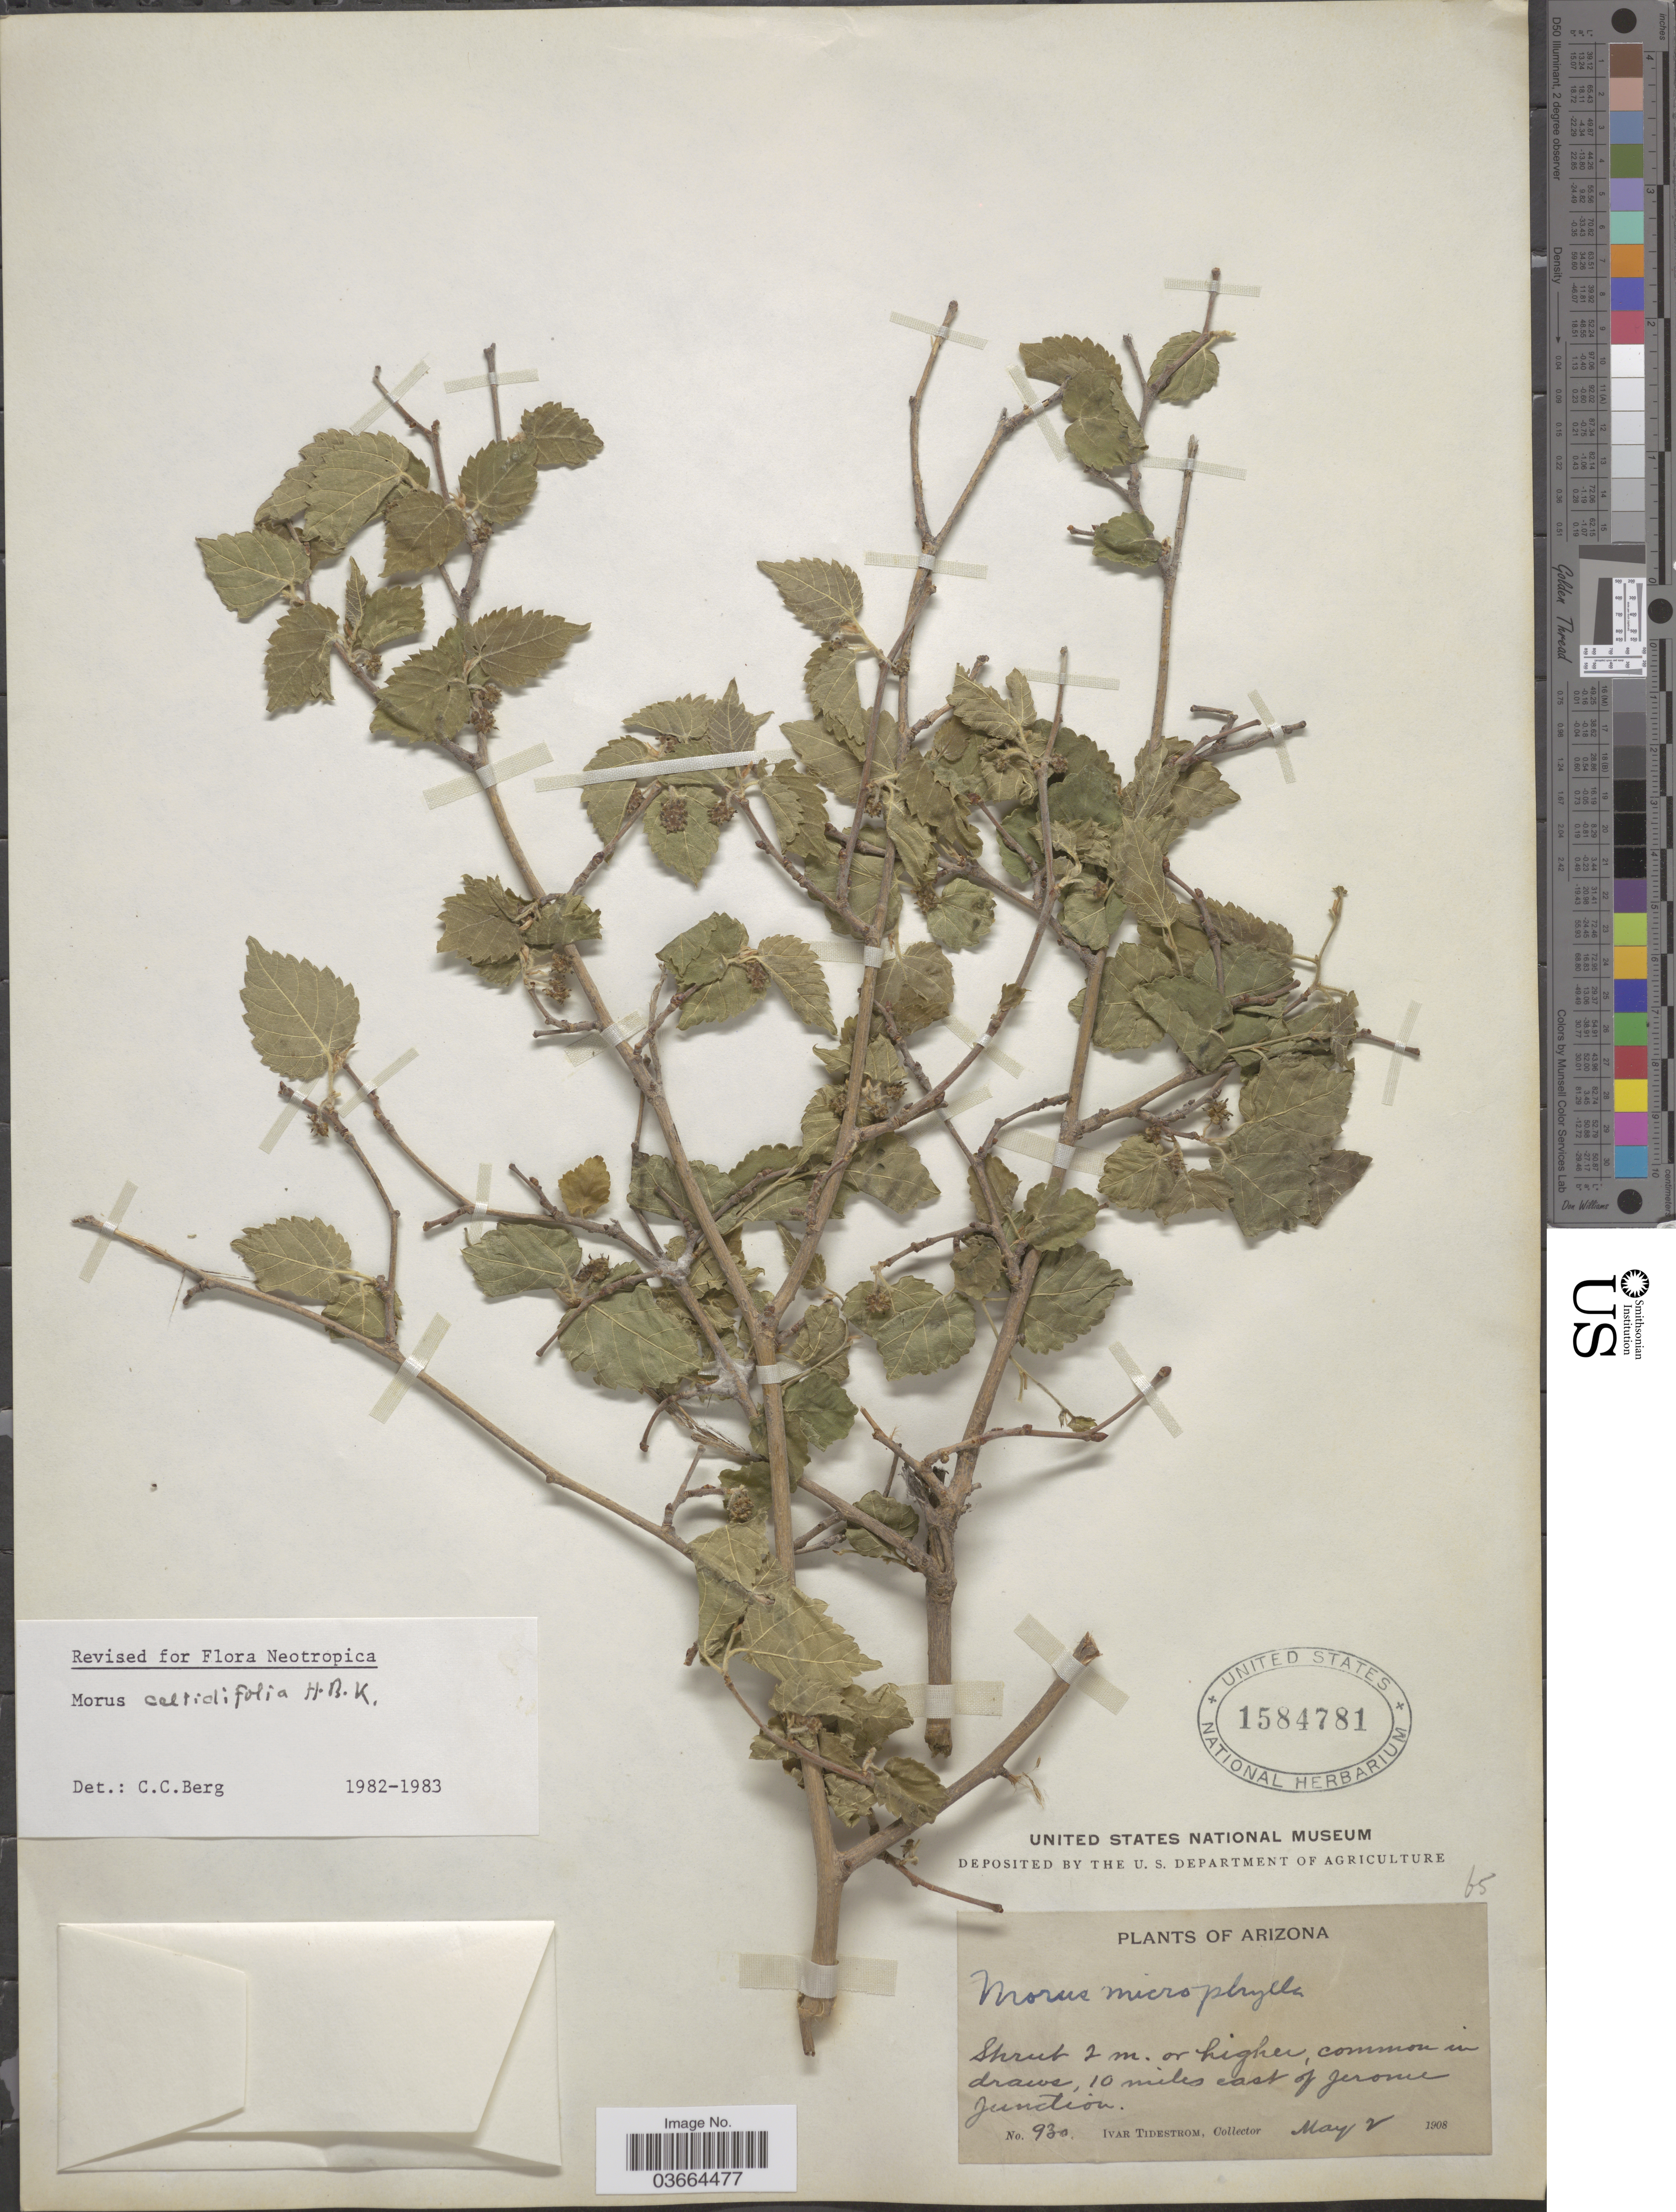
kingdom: Plantae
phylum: Tracheophyta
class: Magnoliopsida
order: Rosales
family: Moraceae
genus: Morus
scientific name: Morus celtidifolia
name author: Kunth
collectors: I. F. Tidestrom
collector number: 930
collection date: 1908-05-02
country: United States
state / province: Arizona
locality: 10 miles east of Jerome Junction.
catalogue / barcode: US 1584781